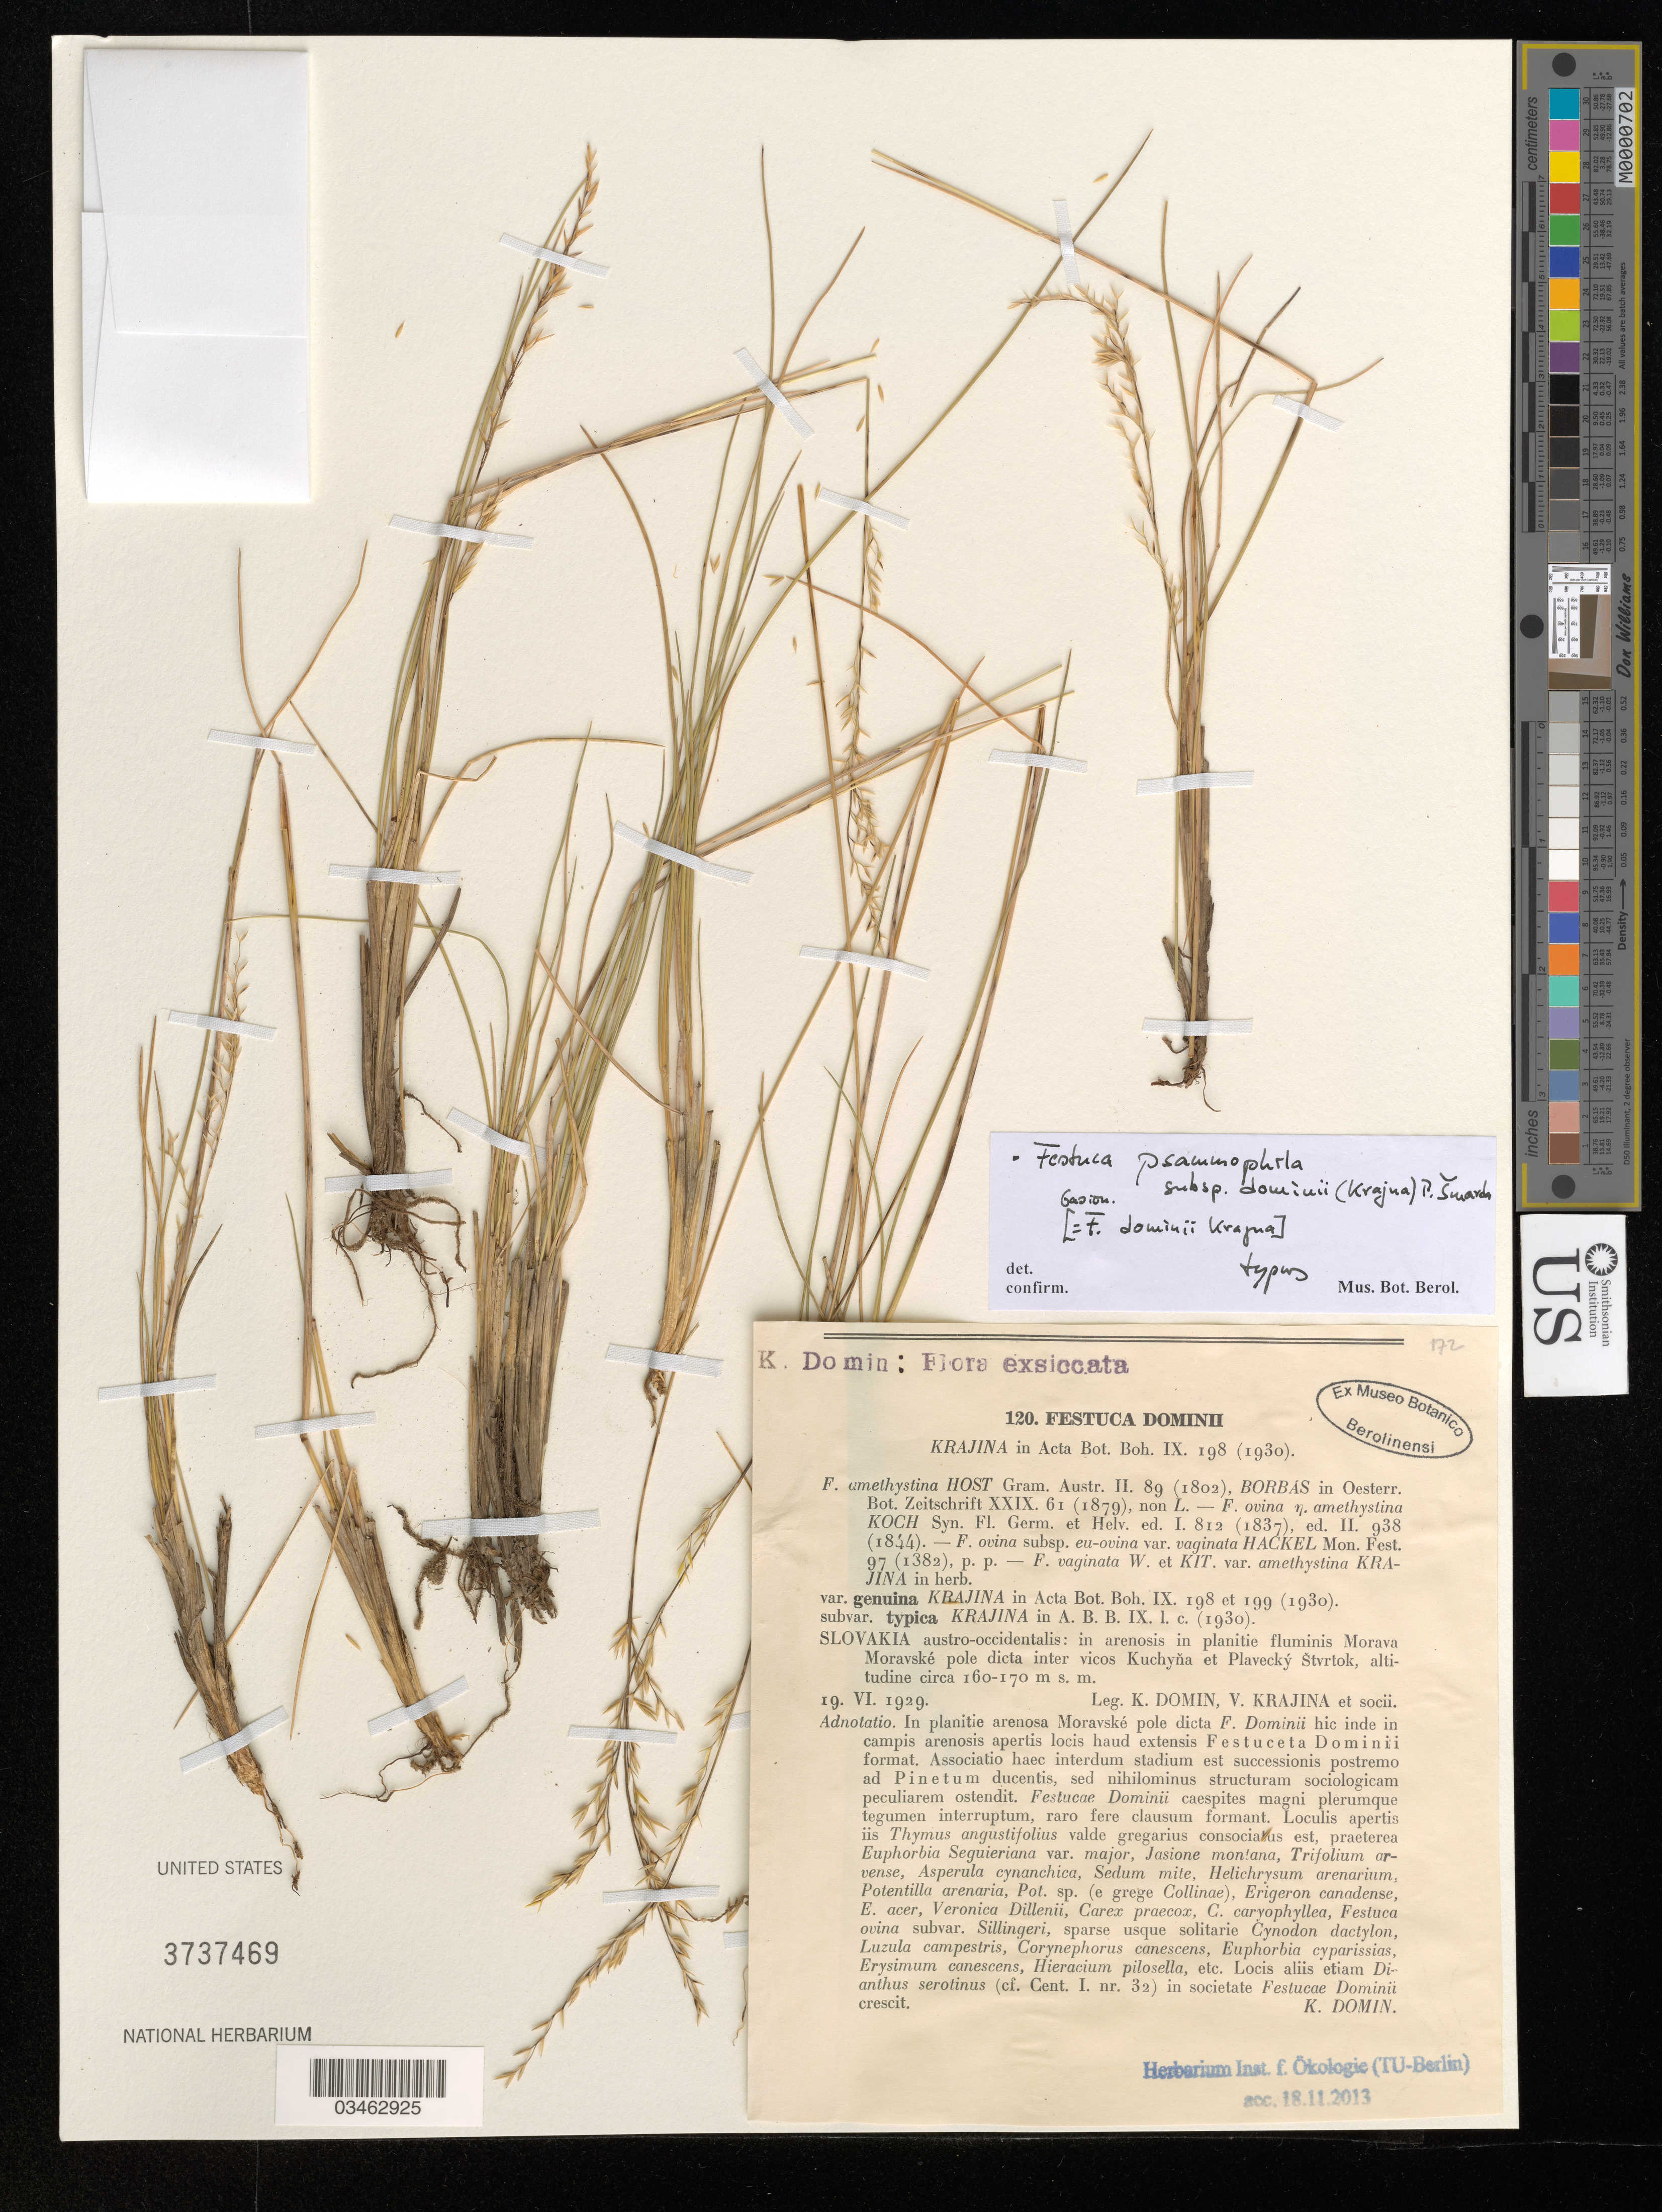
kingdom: Plantae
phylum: Tracheophyta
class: Liliopsida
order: Poales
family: Poaceae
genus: Festuca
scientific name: Festuca dominii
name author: Krajina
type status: Type Collection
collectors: K. Domin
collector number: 120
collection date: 1929-06-19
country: Slovakia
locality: Slovakia Austro -Occidentalis, Moravske Pole, inter pagos Kuchyna et Plavecky Stvortok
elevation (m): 150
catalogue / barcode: US 3737469